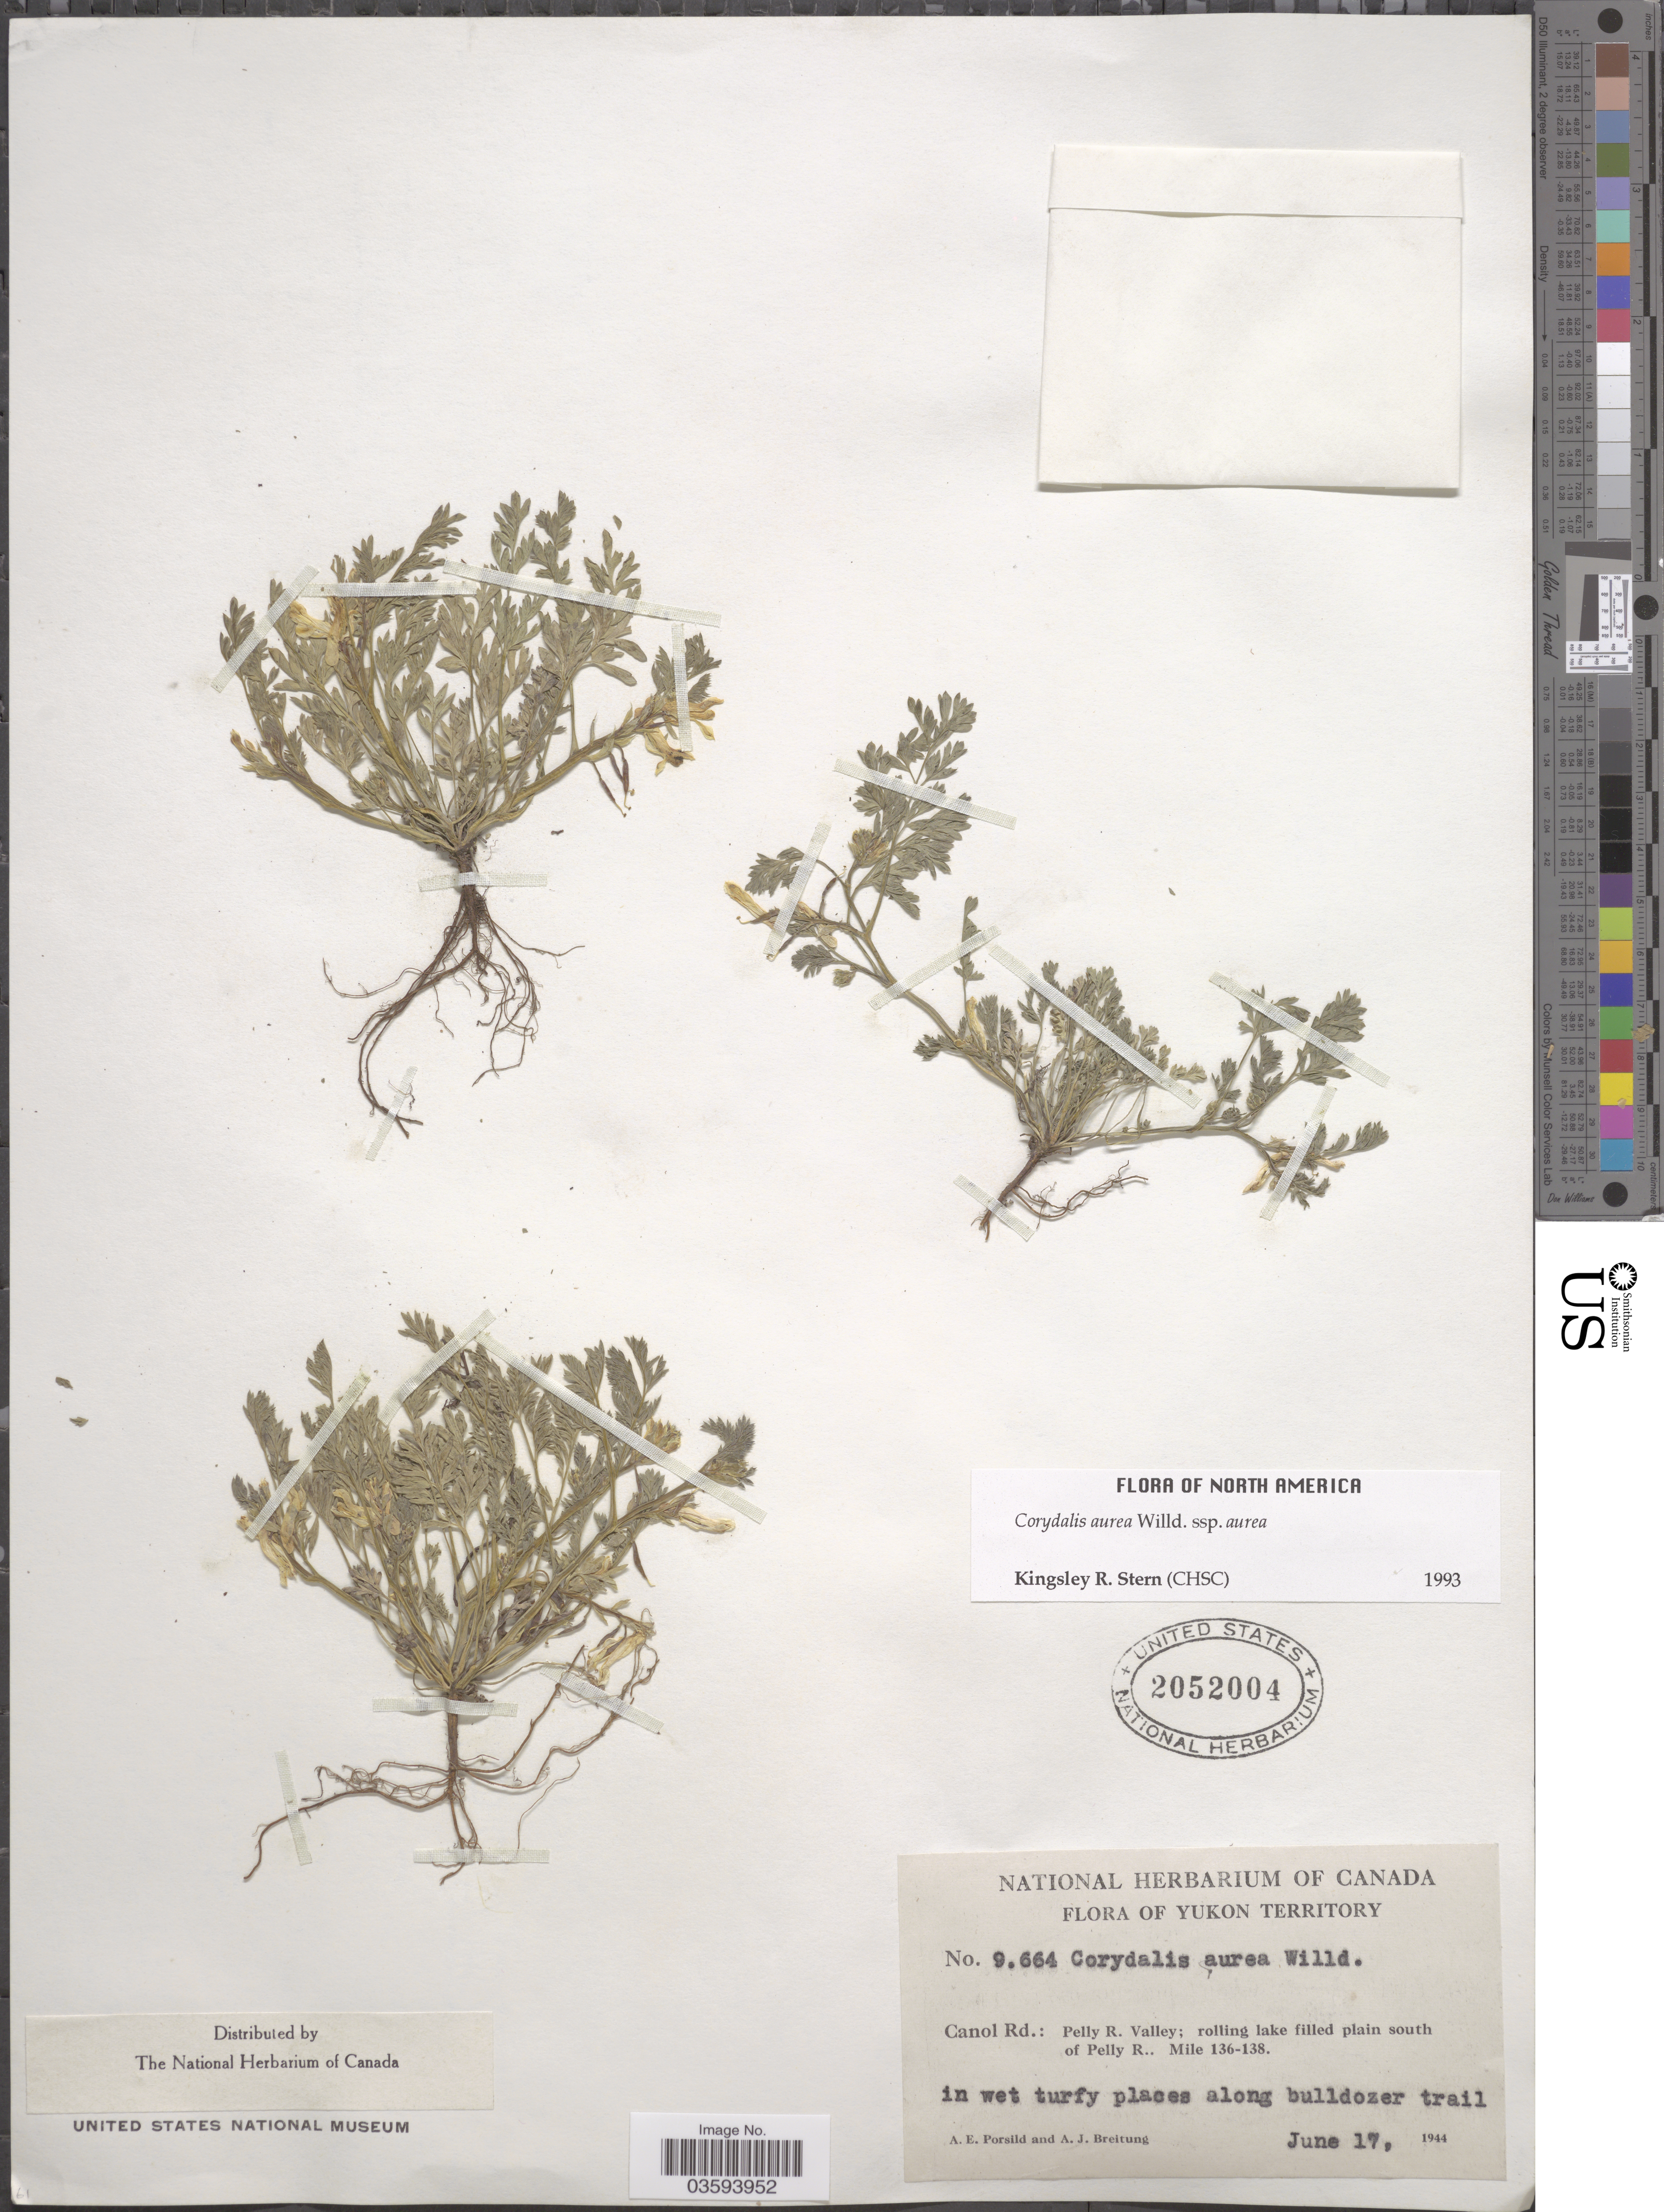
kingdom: Plantae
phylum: Tracheophyta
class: Magnoliopsida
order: Ranunculales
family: Papaveraceae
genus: Corydalis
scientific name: Corydalis aurea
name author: Willd.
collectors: A. E. Porsild & A. Breitung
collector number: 9664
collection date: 1944-06-17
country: Canada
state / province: Yukon Territory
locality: Canol Rd.: Pelly R. Valley; rolling lake filled plain south of Pelly R.. Mile 136-138.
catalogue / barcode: US 2052004